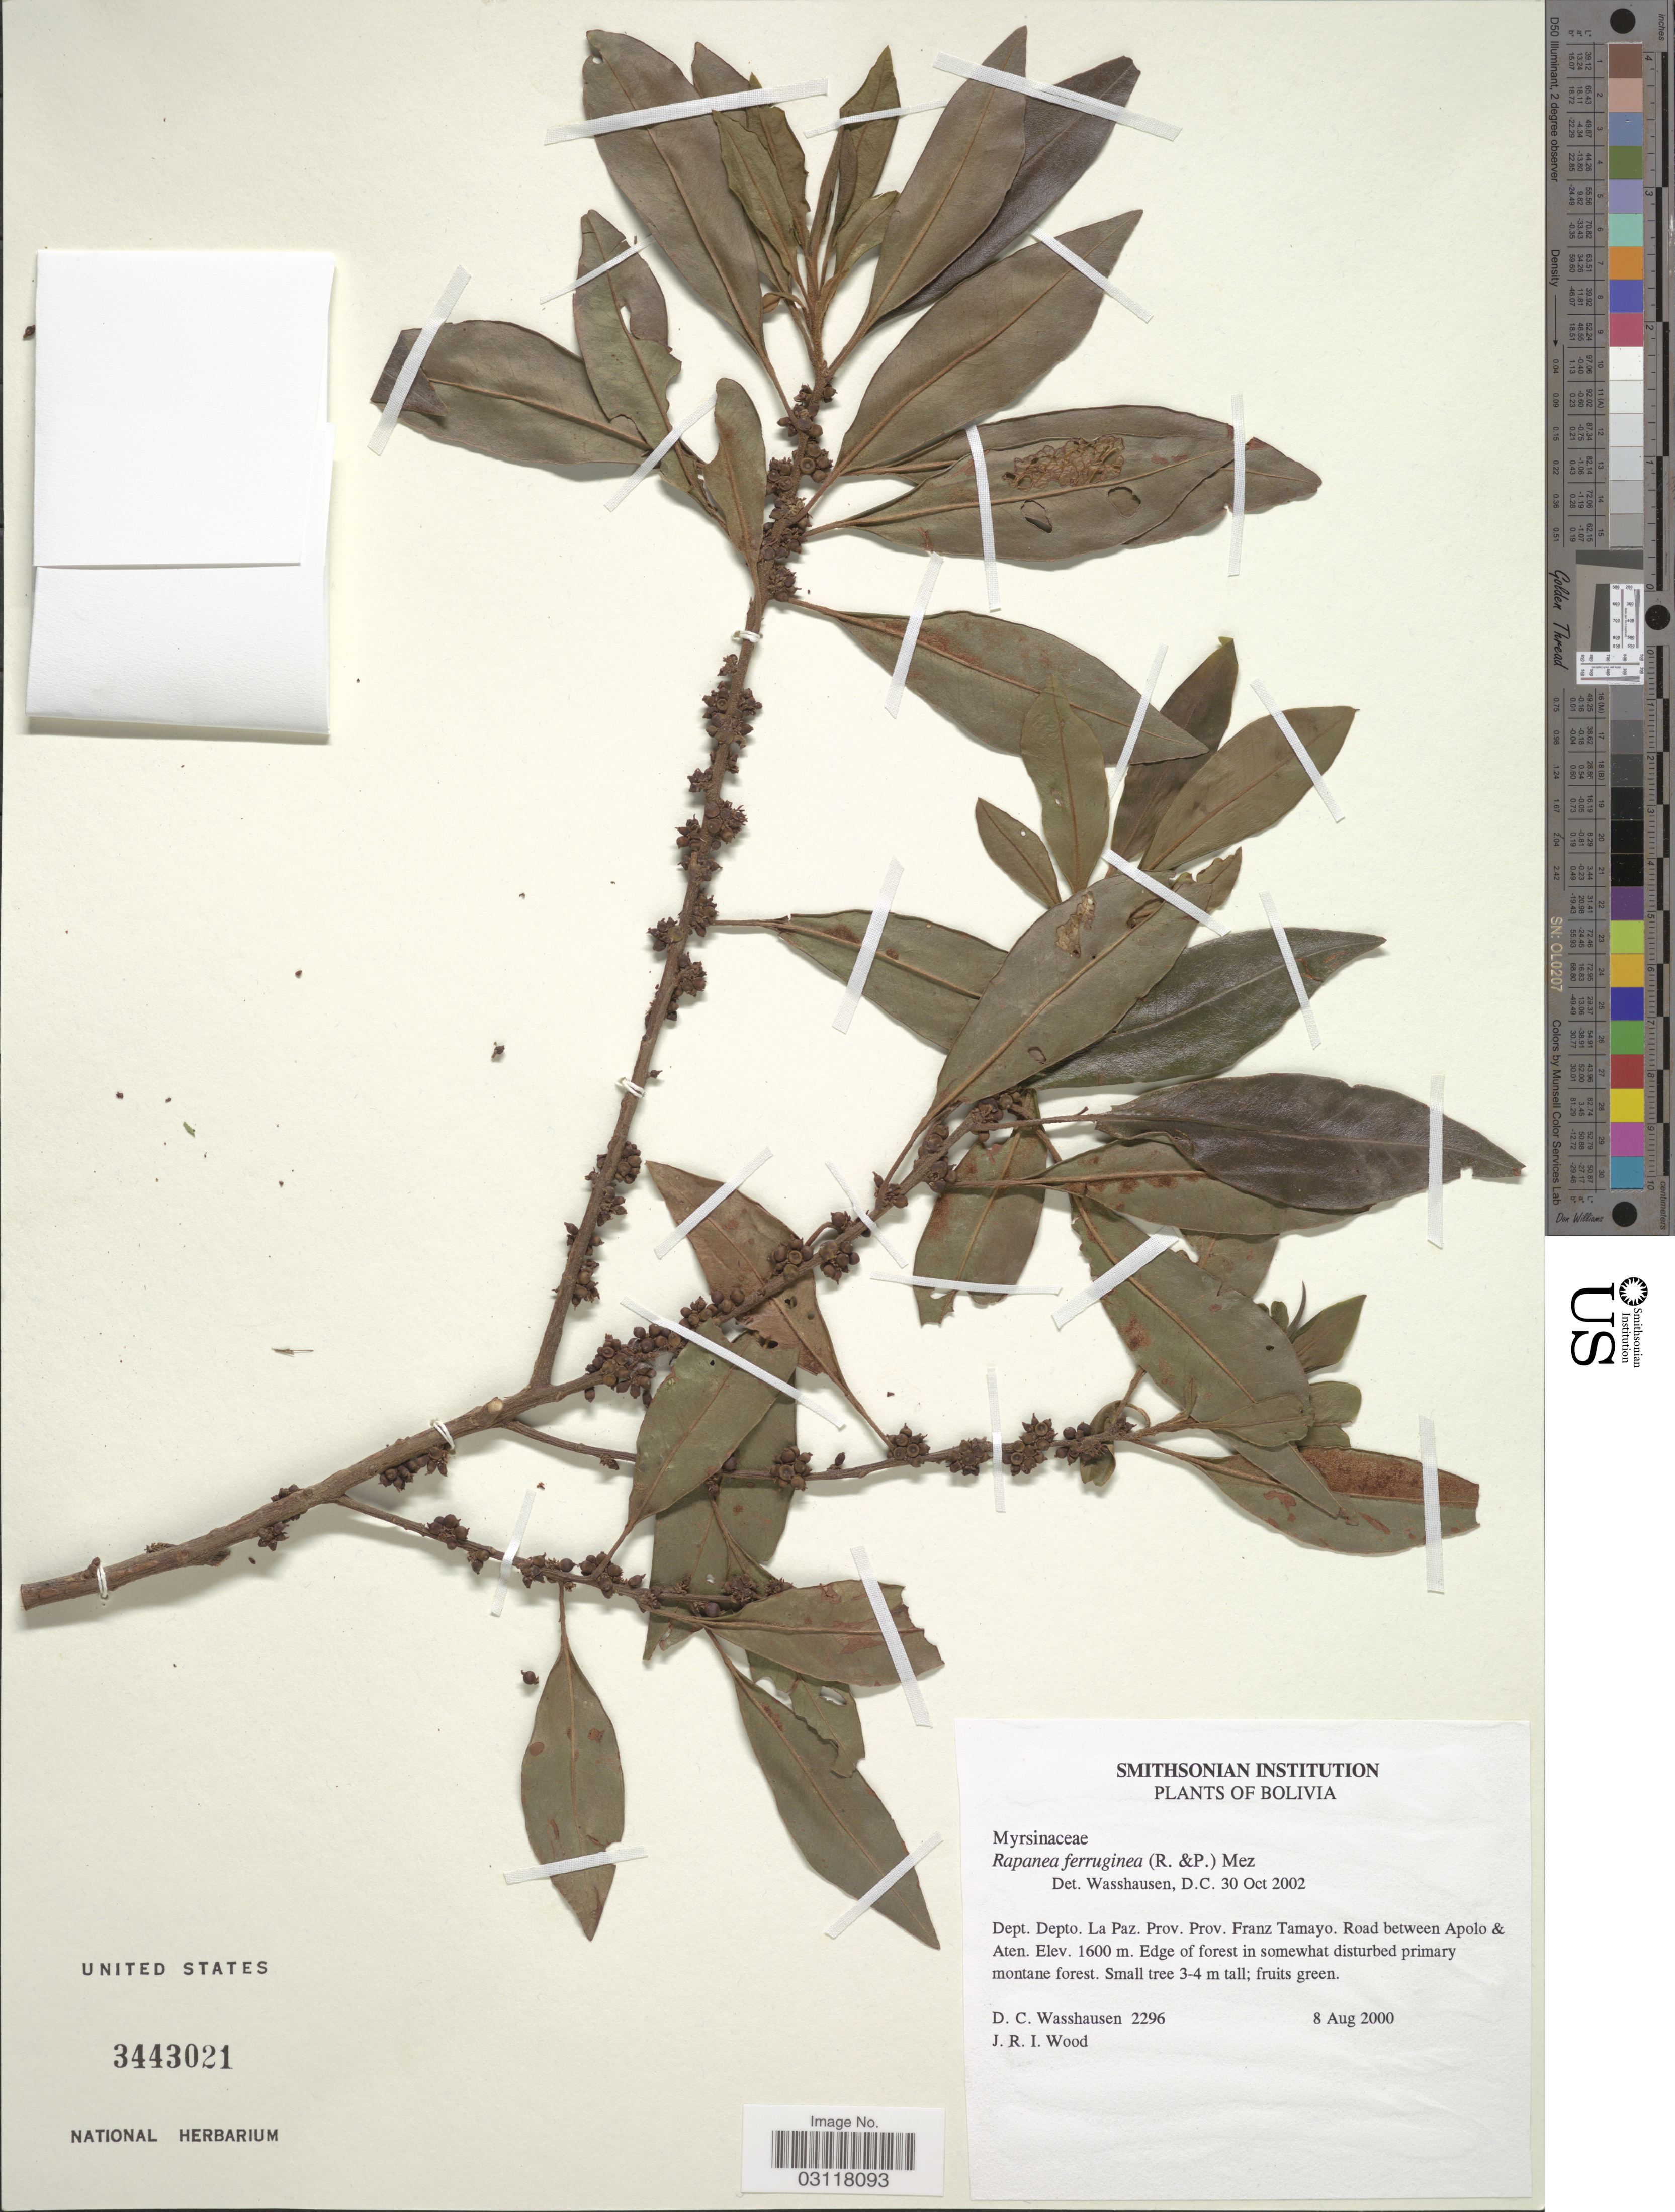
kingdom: Plantae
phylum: Tracheophyta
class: Magnoliopsida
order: Ericales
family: Primulaceae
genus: Rapanea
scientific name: Rapanea ferruginea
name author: (Ruiz & Pav.) Mez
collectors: D. C. Wasshausen & J. R. I. Wood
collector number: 2296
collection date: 2000-08-08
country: Bolivia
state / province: La Paz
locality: Dept. Depto. La Paz. Prov. Prov. Franz Tamayo. Road between Apolo & Aten.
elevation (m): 1600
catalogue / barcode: US 3443021